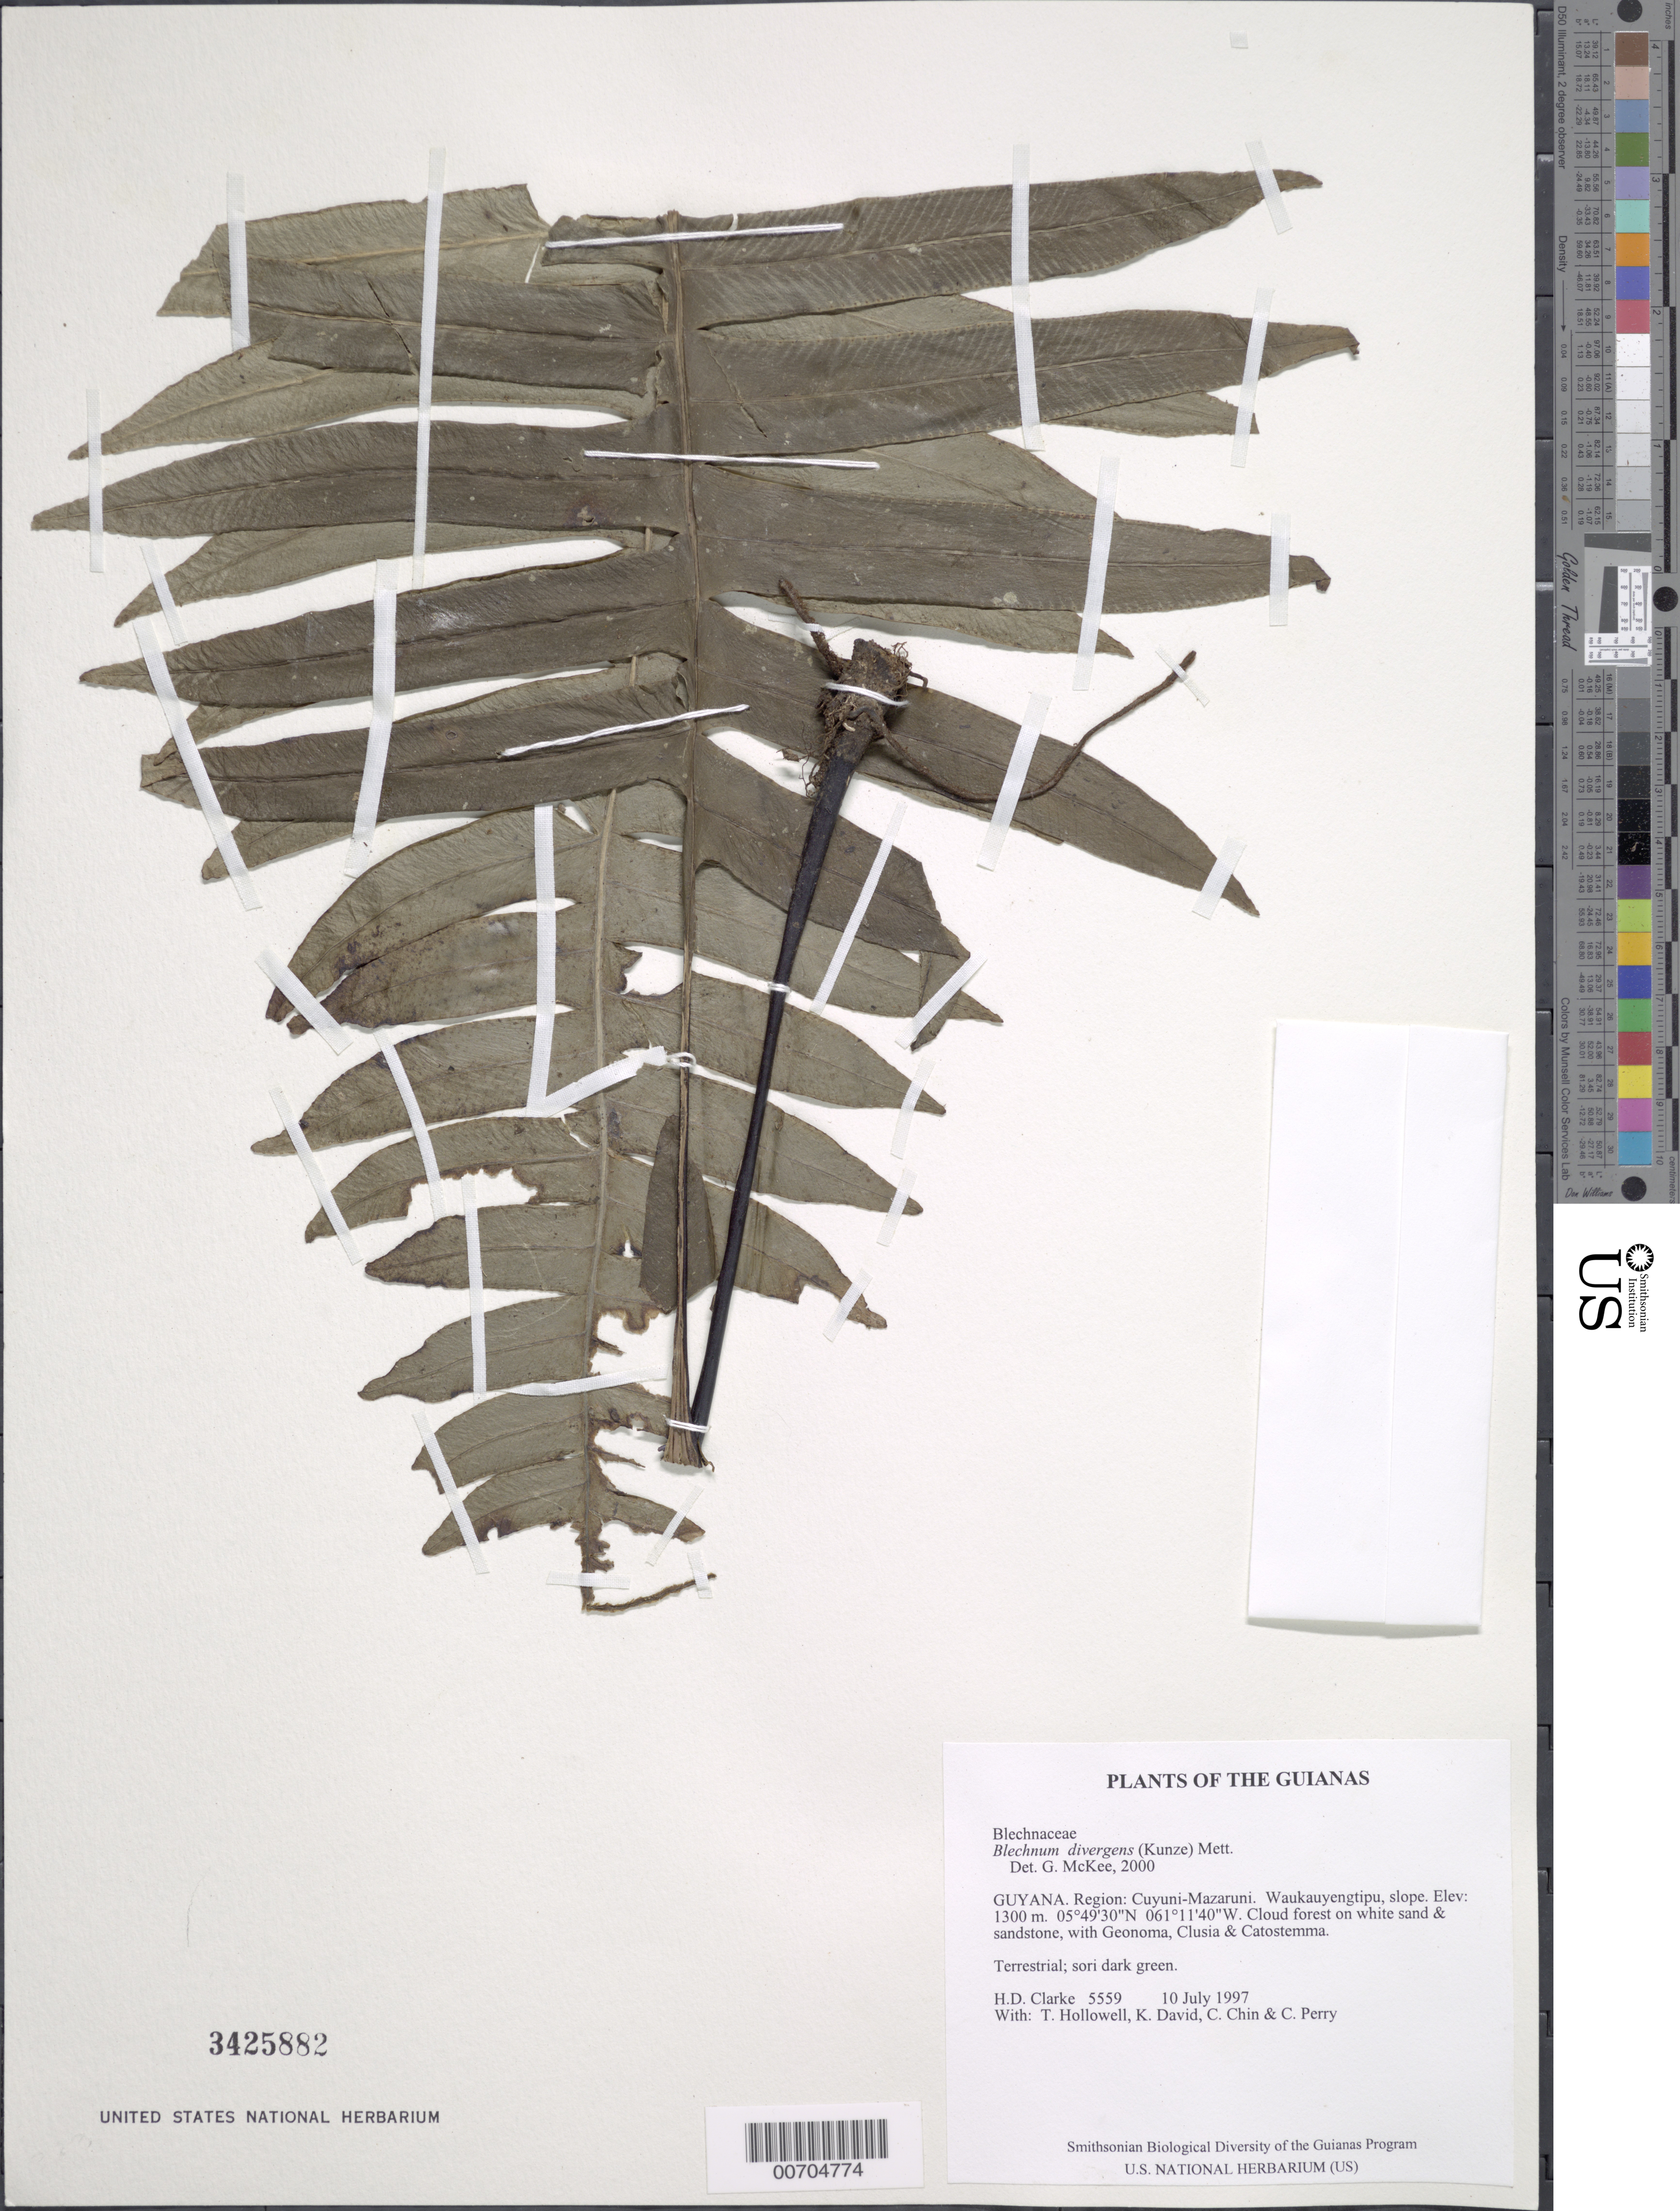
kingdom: Plantae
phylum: Tracheophyta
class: Polypodiopsida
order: Polypodiales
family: Blechnaceae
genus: Blechnum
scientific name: Blechnum divergens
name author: (Kunze) Mett.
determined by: McKee, G. S., (US), NMNH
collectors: H. D. Clarke, T. Hollowell, K. David, C. Chin & C. Perry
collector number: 5559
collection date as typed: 10 July 1997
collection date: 1997-07-10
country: Guyana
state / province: Cuyuni-Mazaruni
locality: Waukauyengtipu, slope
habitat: Cloud forest on white sand & sandstone, with Geonoma, Clusia & Catostemma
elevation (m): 1300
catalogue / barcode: US 3425882